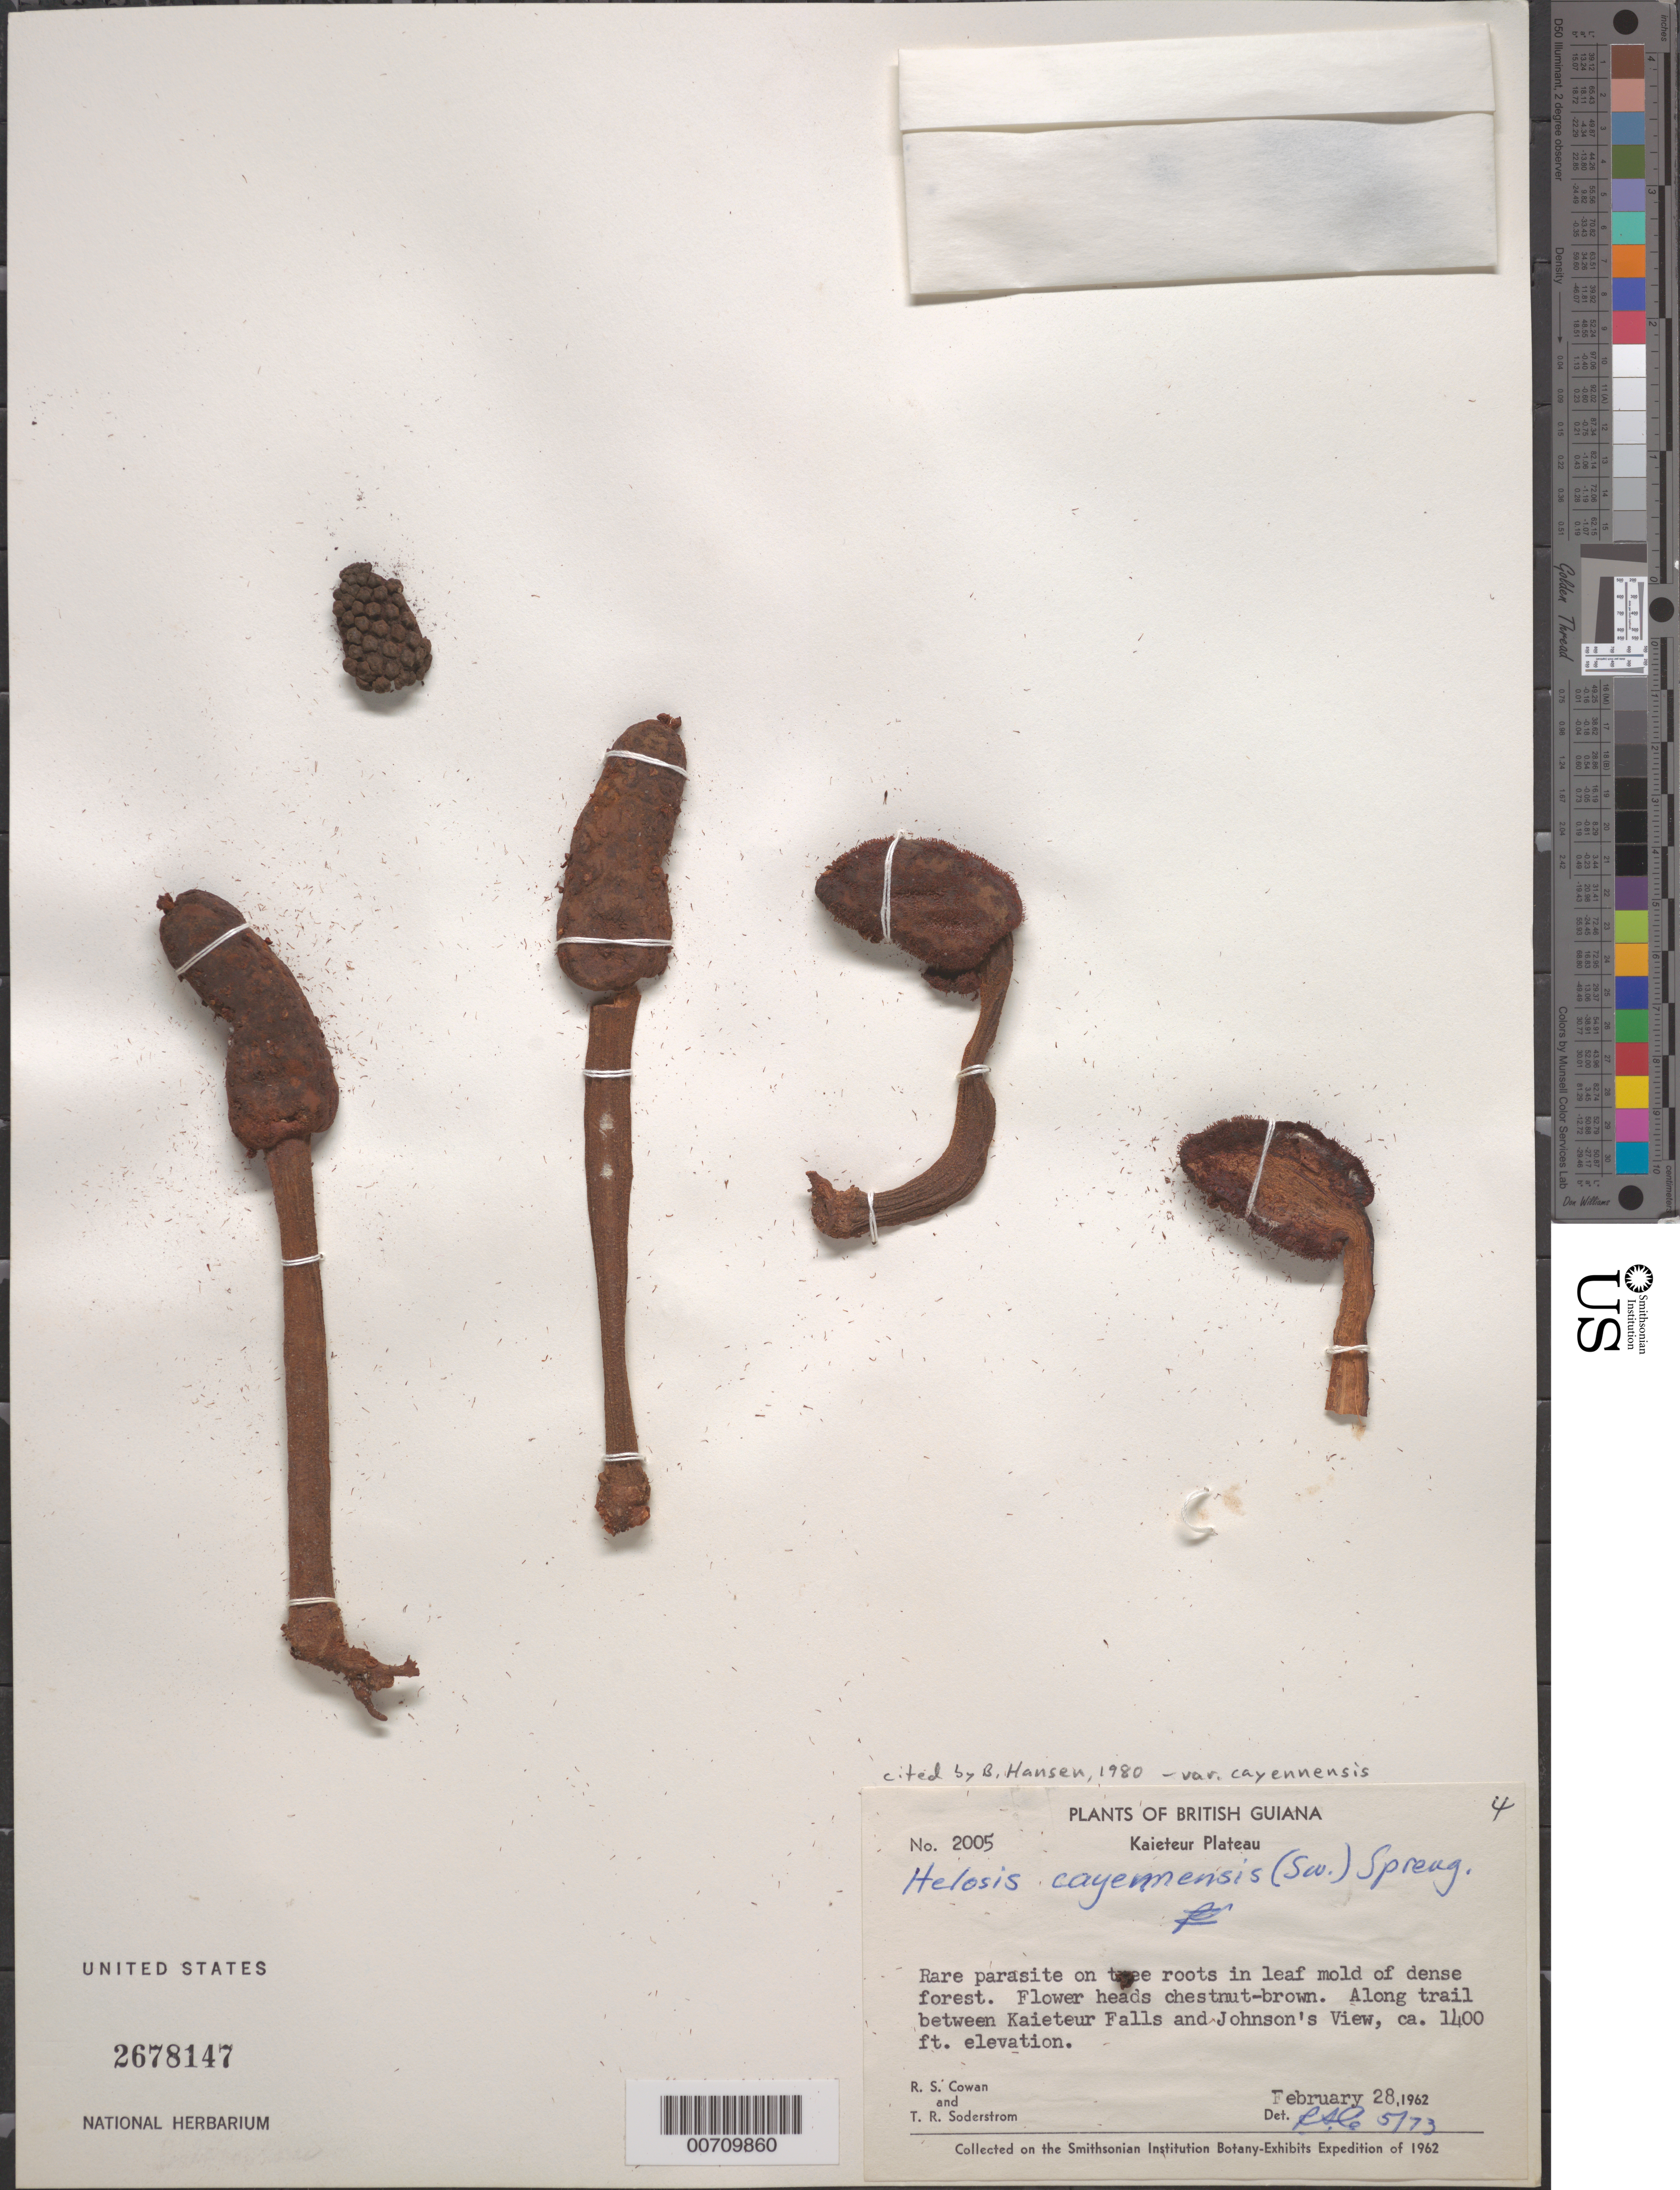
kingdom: Plantae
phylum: Tracheophyta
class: Magnoliopsida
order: Santalales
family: Balanophoraceae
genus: Helosis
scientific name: Helosis cayennensis var. cayennensis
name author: (Sw.) Spreng.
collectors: R. S. Cowan & T. R. Soderstrom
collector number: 2005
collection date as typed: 28-Feb-62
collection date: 1962-02-28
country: Guyana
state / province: Potaro-Siparuni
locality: Kaieteur Plateau, trail between Kaieteur Falls and Johnson's View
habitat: On tree roots in leaf mold of dense forest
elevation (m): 427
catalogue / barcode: US 2678147